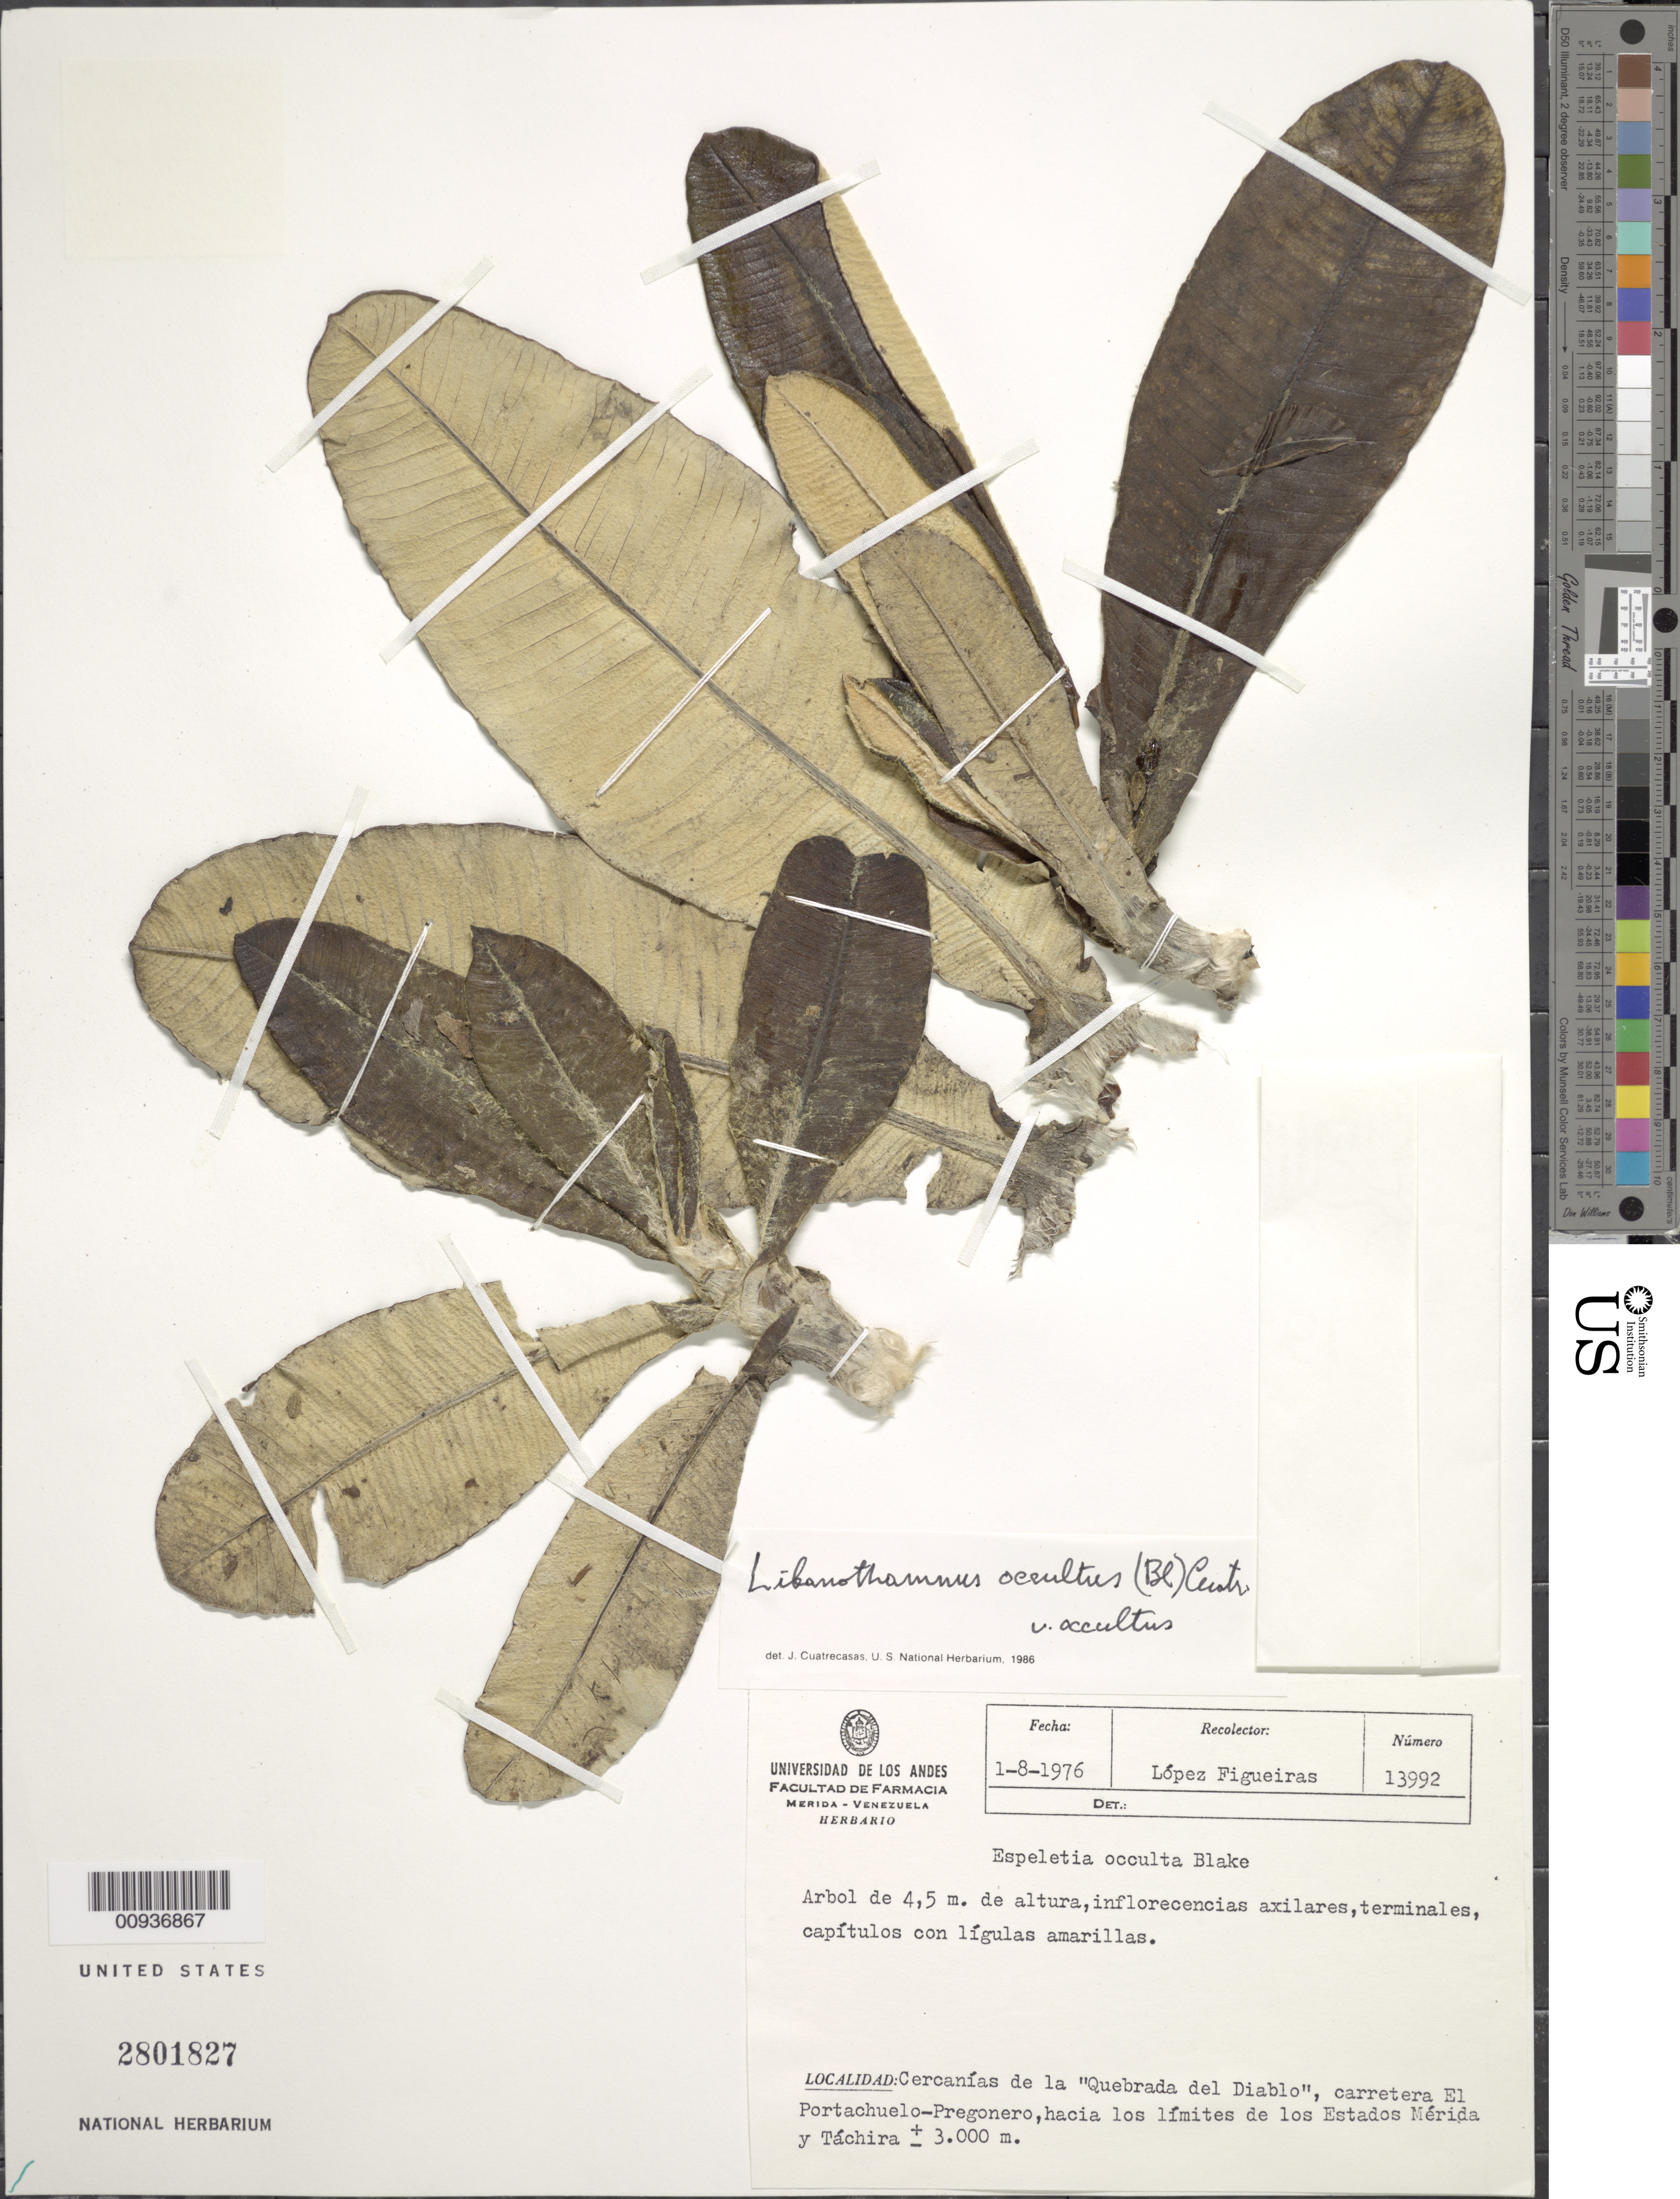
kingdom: Plantae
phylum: Tracheophyta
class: Magnoliopsida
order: Asterales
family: Asteraceae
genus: Libanothamnus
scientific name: Libanothamnus occultus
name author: (S.F. Blake) Cuatrec.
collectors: M. López Figueiras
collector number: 13992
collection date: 1976-08-01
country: Venezuela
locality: Cercanías de la "Quebrada del Diablo", carretera El Portachuelo-Pregonero, hacia los límites del Estado Mérida y Táchira.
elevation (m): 3000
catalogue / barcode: US 2801827